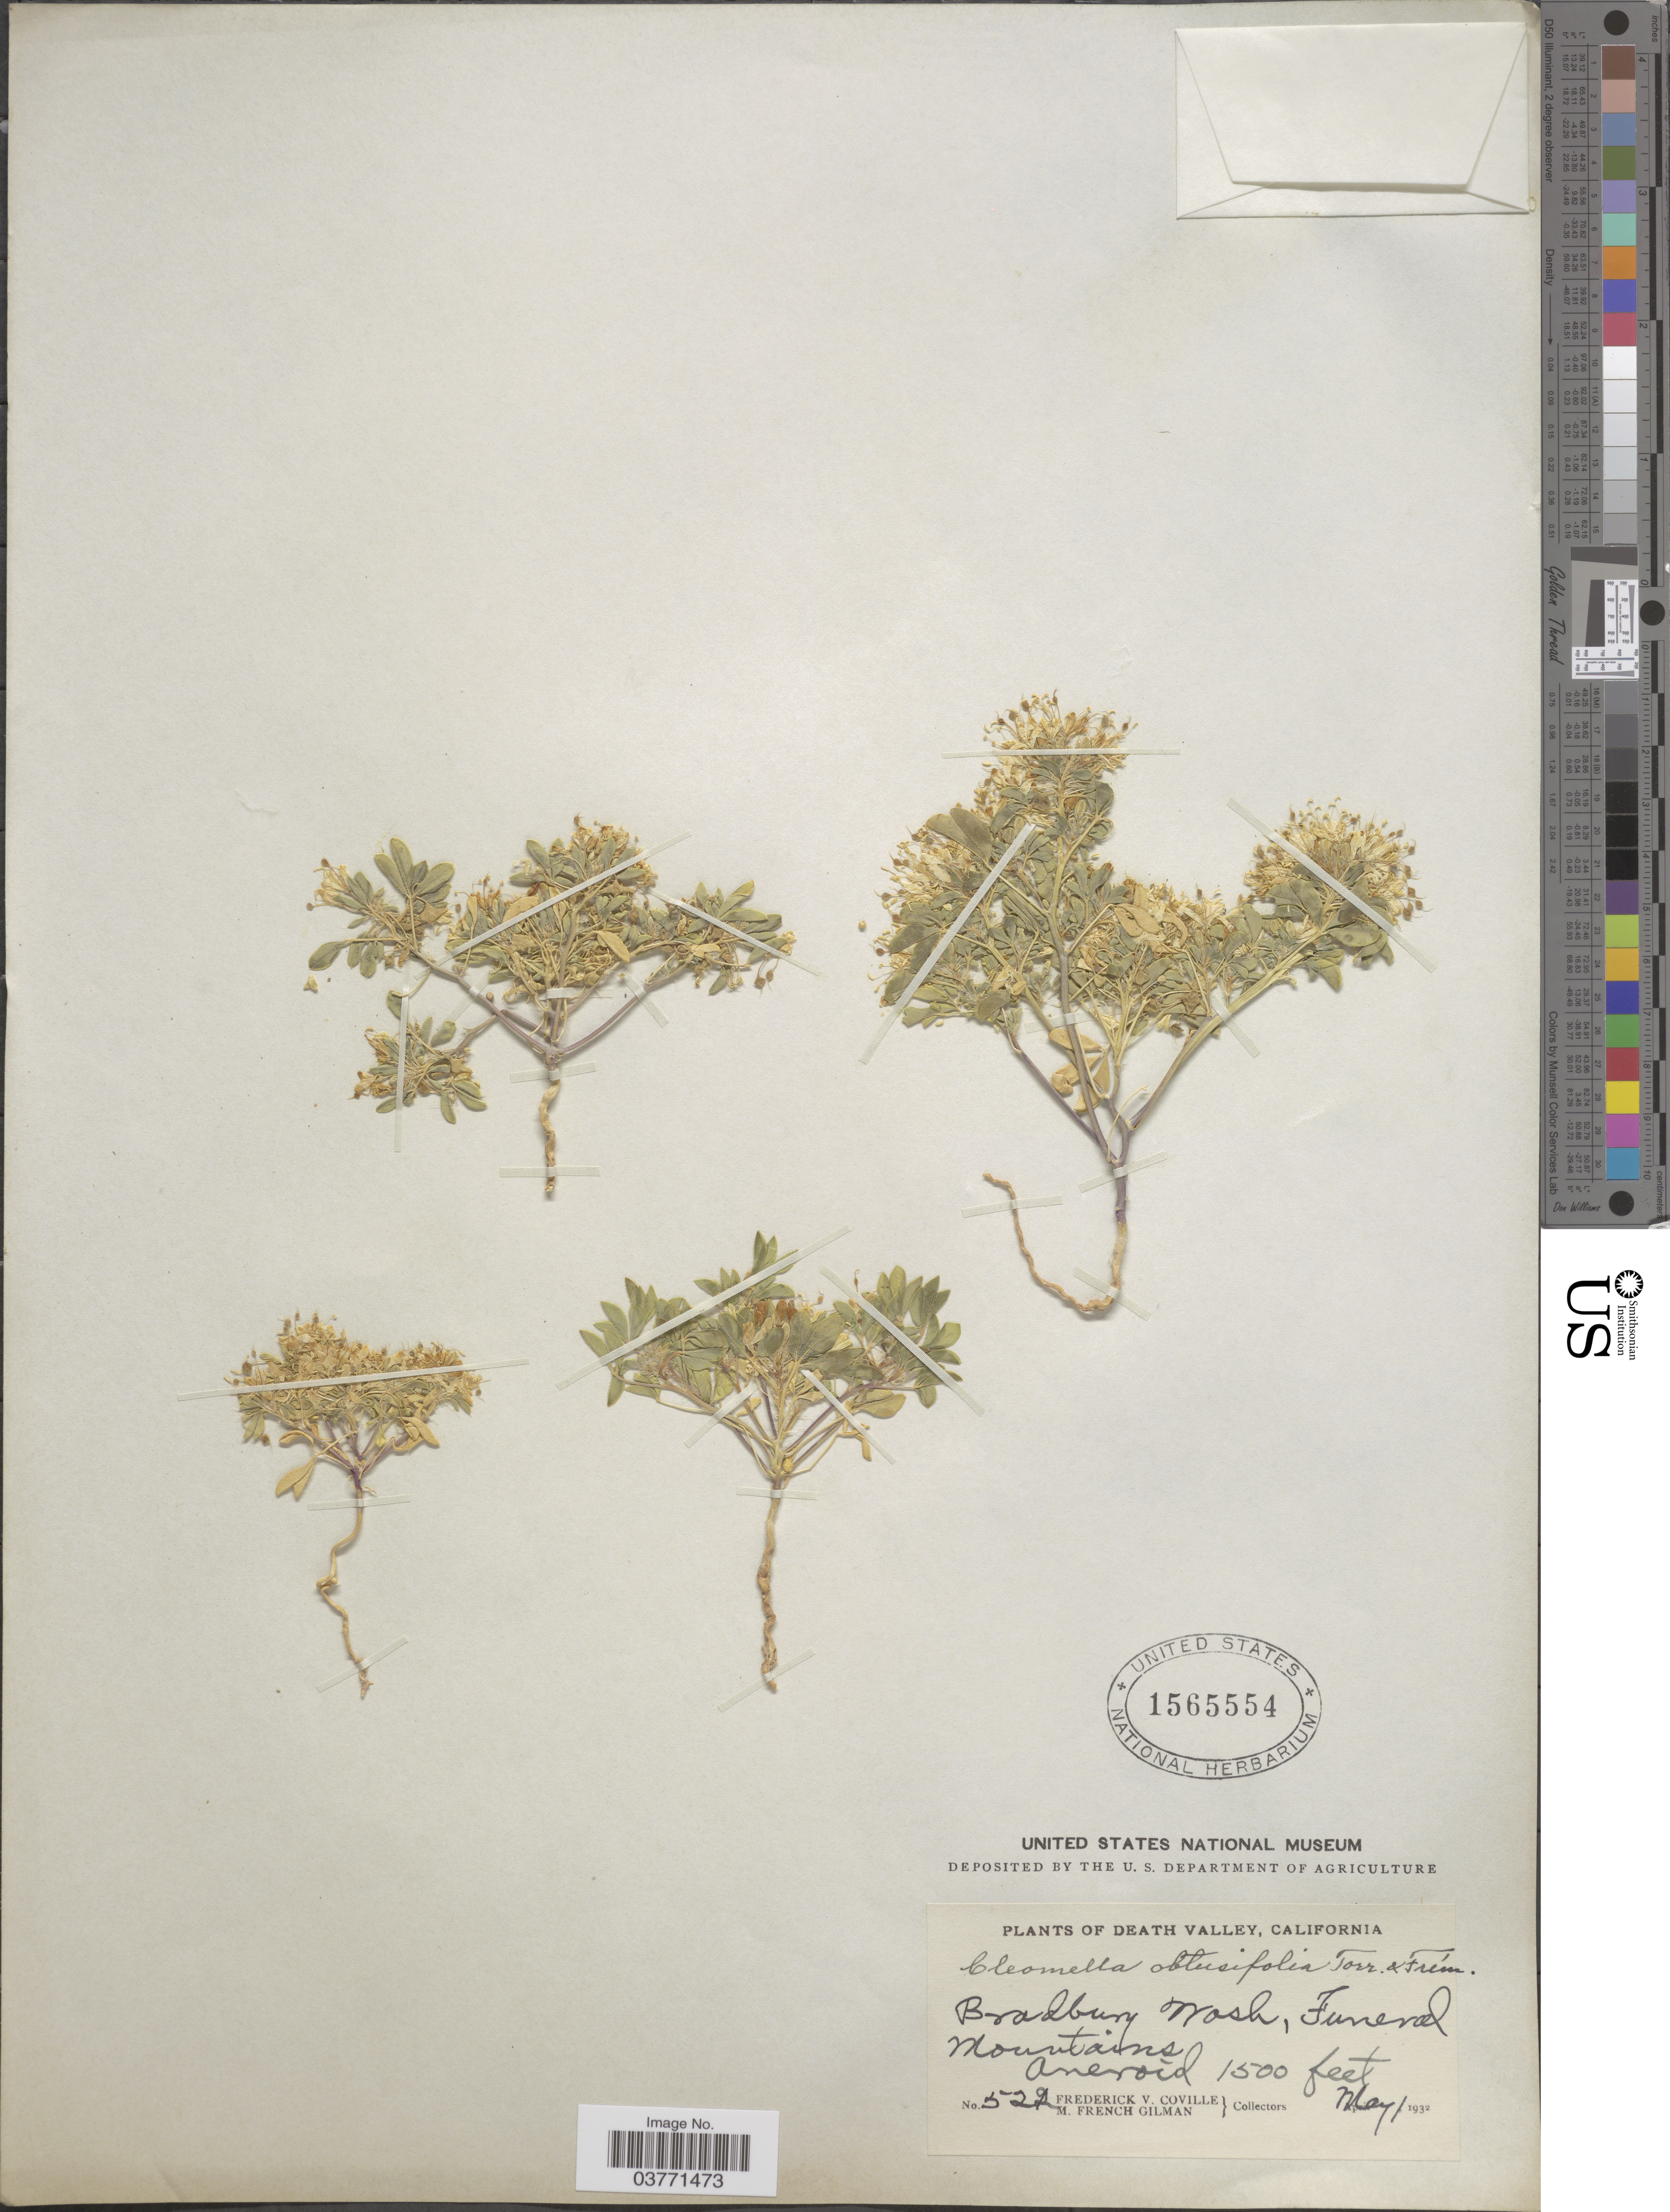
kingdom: Plantae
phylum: Tracheophyta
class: Magnoliopsida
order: Brassicales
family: Cleomaceae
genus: Cleomella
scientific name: Cleomella obtusifolia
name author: Torr. & Frém.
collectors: F. V. Coville & M. F. Gilman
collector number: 521*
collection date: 1932-05-01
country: United States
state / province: California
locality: Death Valley. Bradbury Wash, Funeral Mountains. Aneroid.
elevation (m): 457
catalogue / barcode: US 1565554